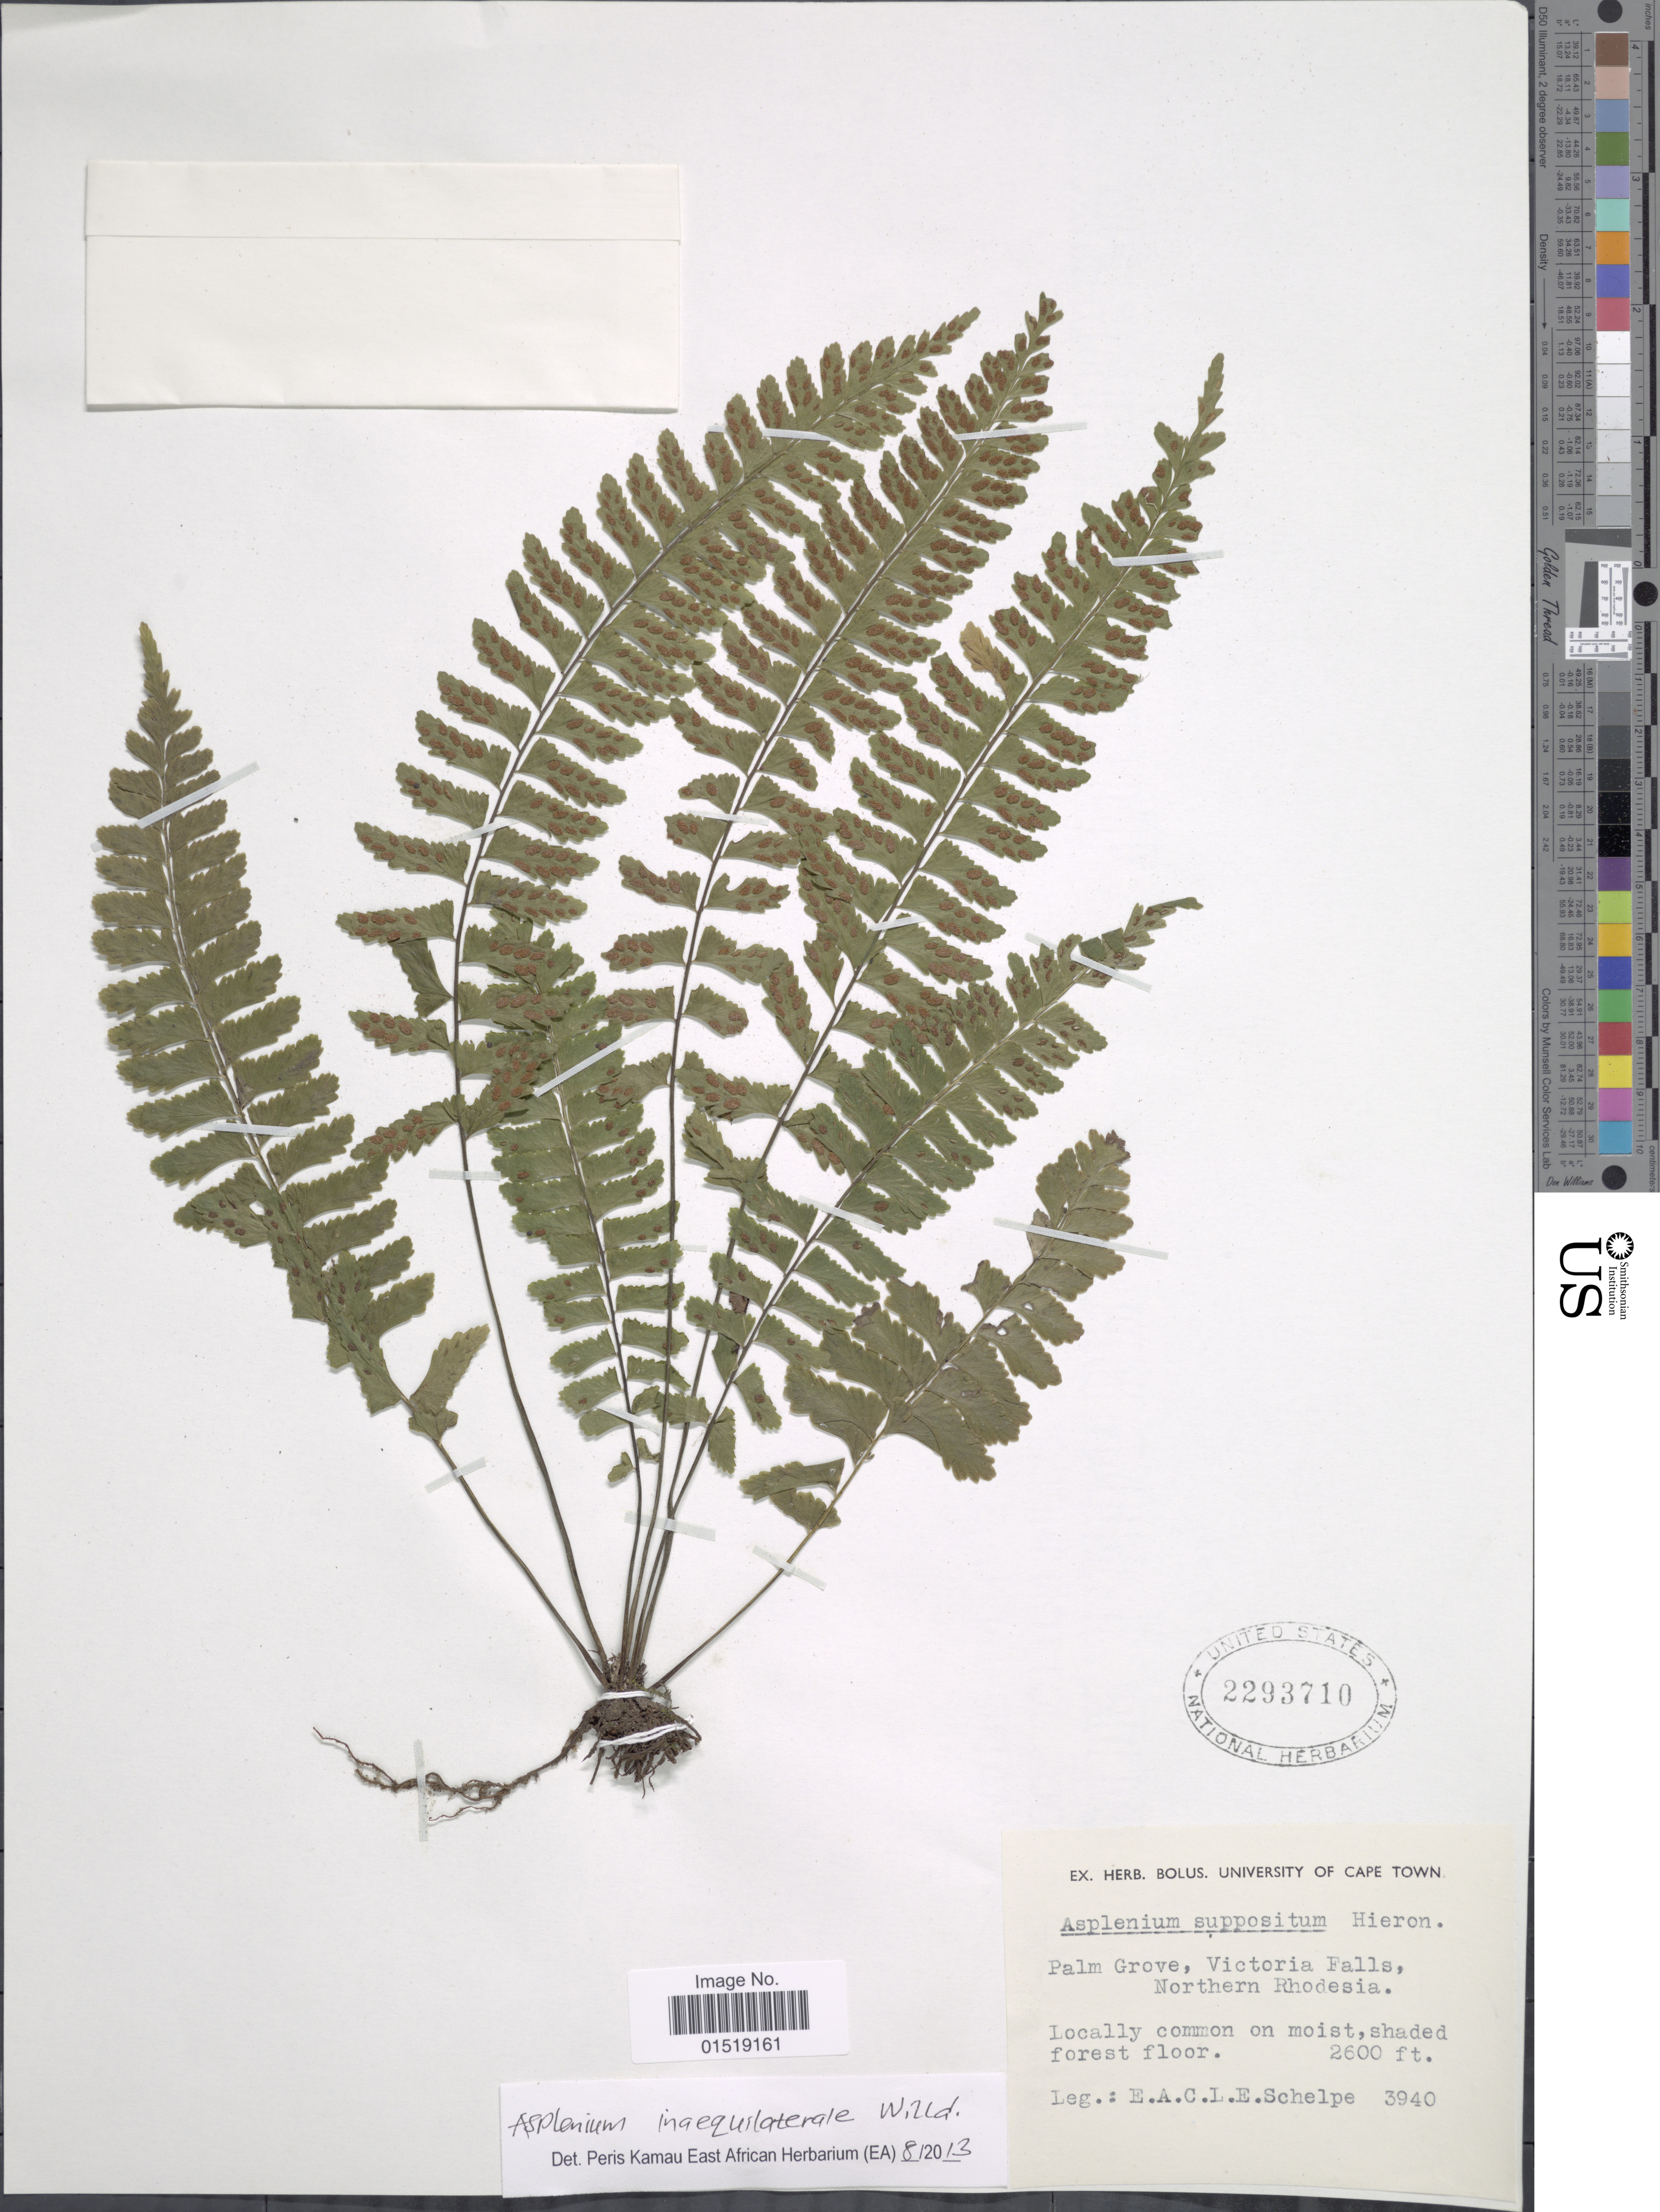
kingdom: Plantae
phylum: Tracheophyta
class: Polypodiopsida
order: Polypodiales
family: Aspleniaceae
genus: Asplenium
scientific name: Asplenium inaequilaterale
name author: Willd.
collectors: E. A. C. L. E. Schelpe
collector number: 3940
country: Zambia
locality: Palm Grove, Victoria Falls, Northern Rhodesia.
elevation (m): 792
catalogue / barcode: US 2293710